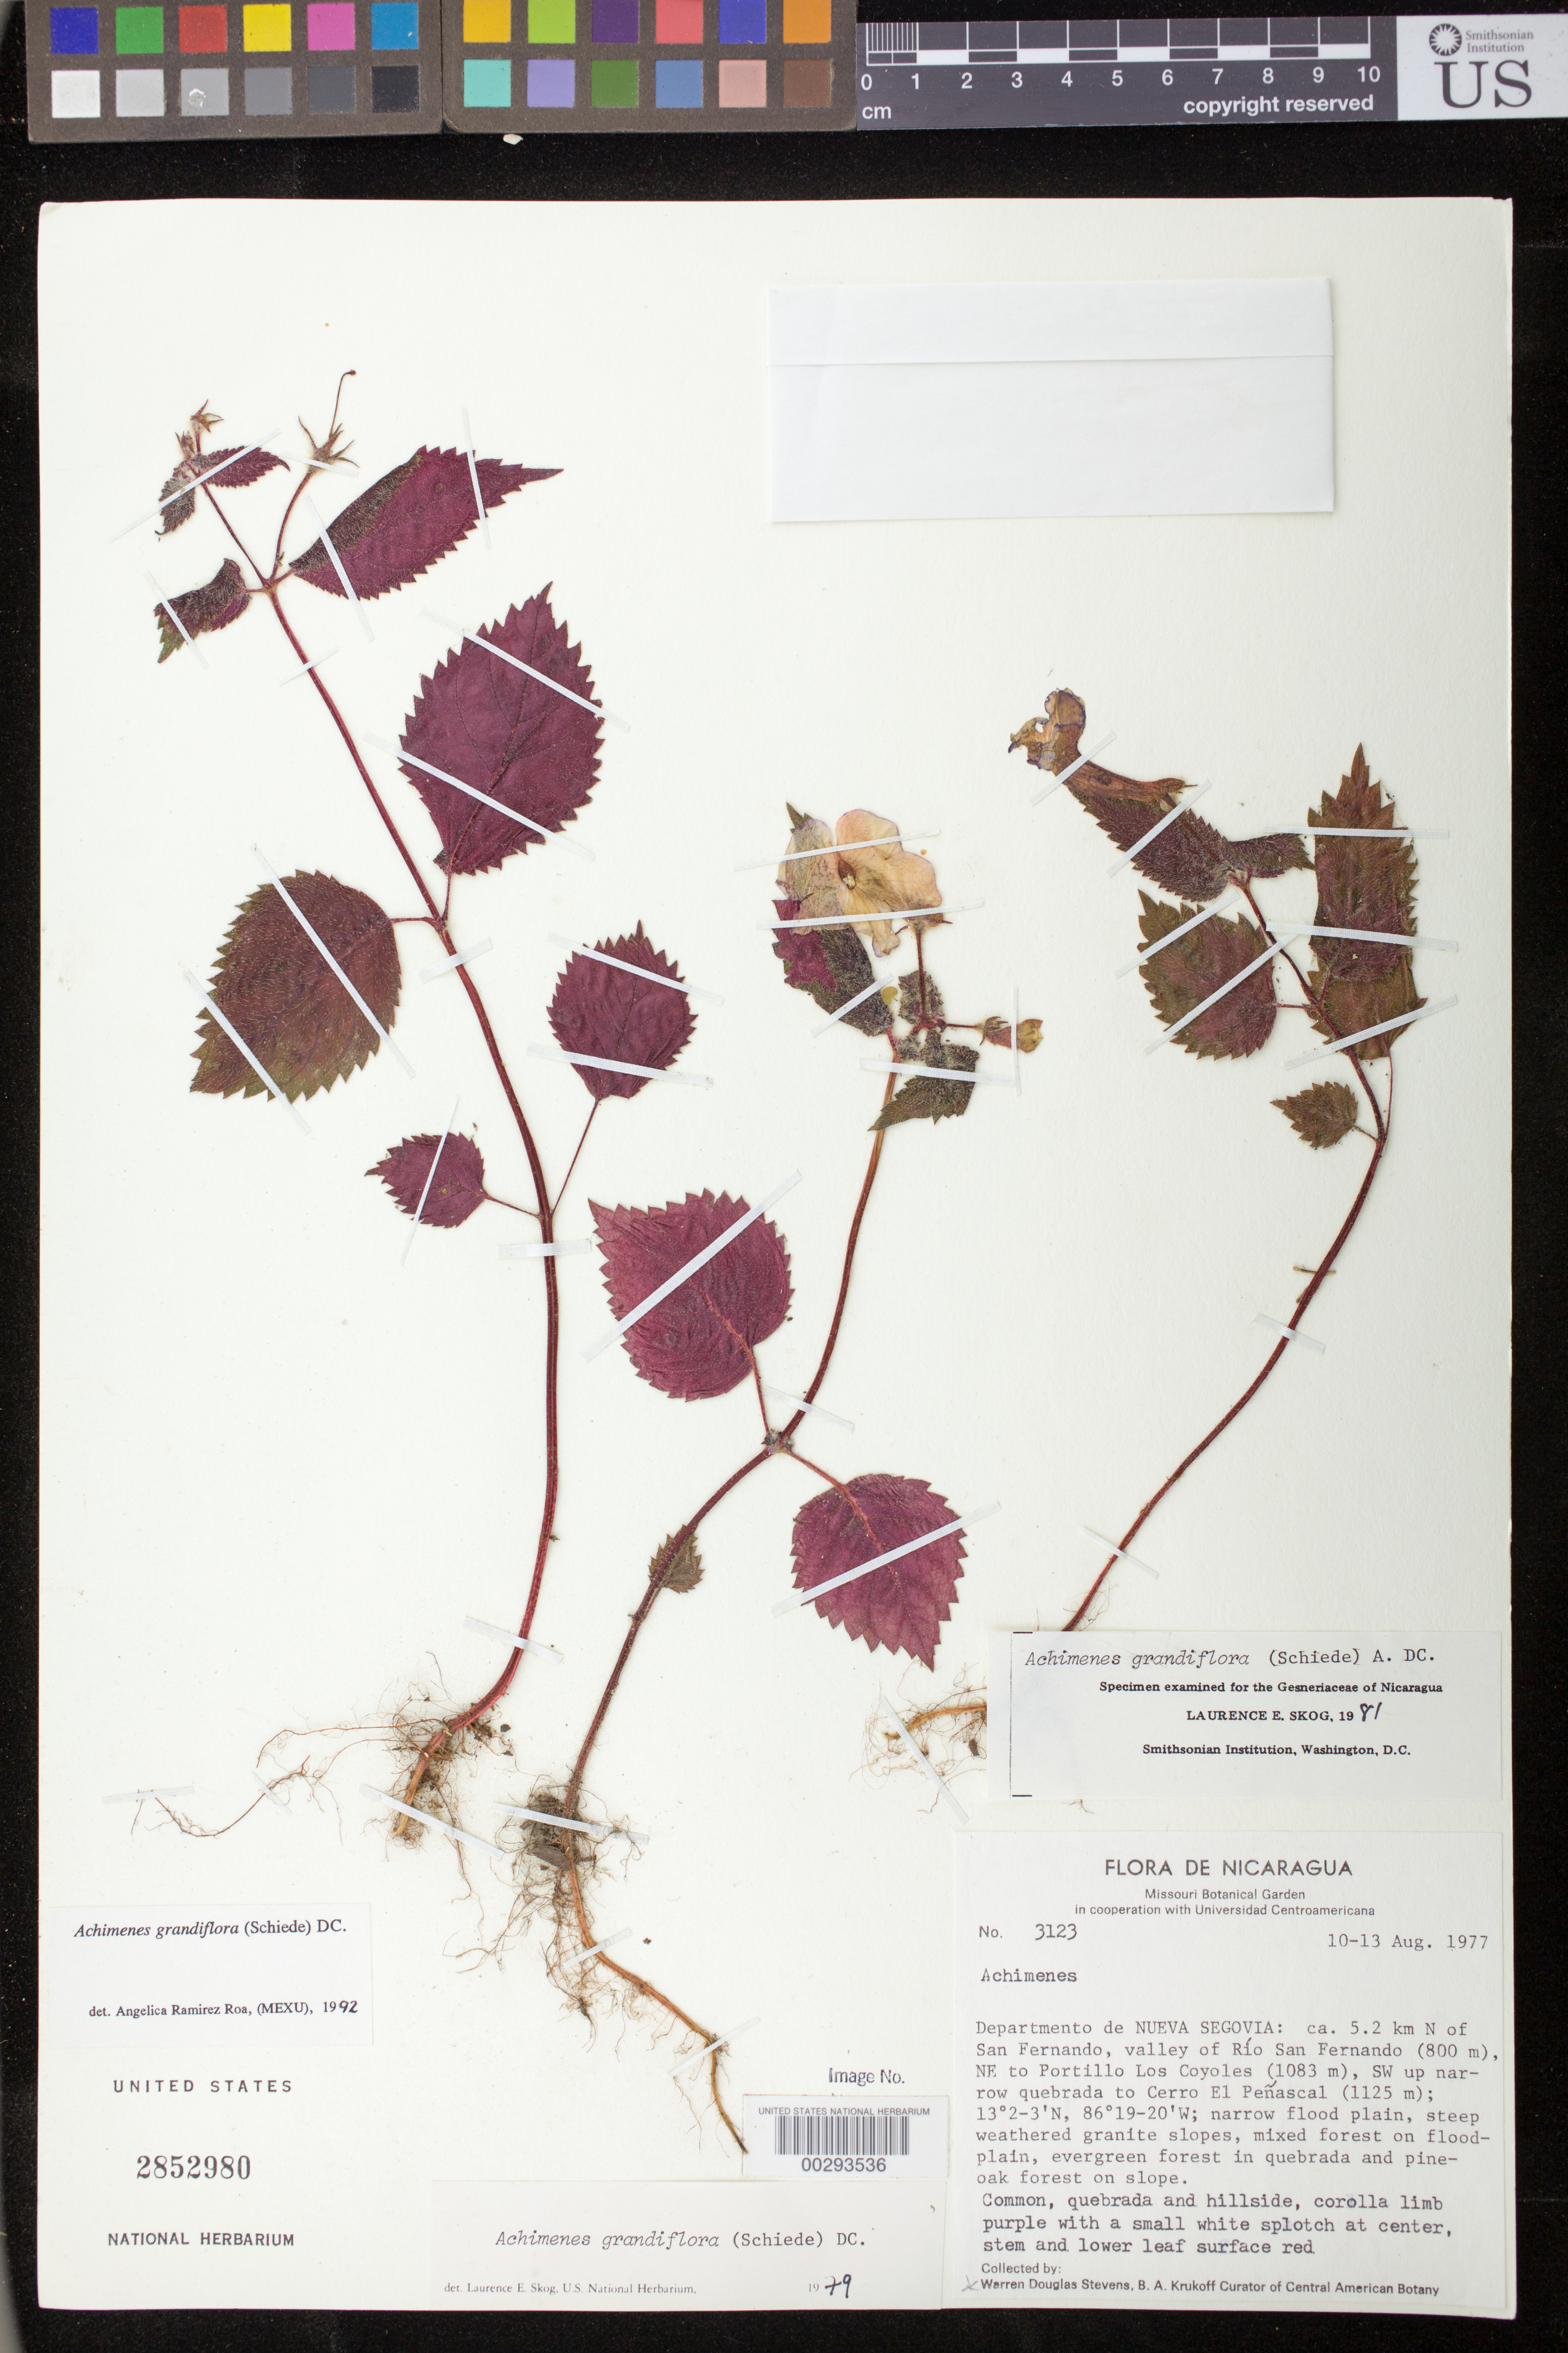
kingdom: Plantae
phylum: Tracheophyta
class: Magnoliopsida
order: Lamiales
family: Gesneriaceae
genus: Achimenes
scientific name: Achimenes grandiflora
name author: (Schiede) DC.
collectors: W. D. Stevens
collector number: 3123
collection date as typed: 10-13 Aug 1977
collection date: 1977-08-10/1977-08-13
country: Nicaragua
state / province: Nueva Segovia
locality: Ca 5.2 km N of San Fernando, valley of Rio San Fernando, NE to Portillo los Coyoles, SW up narrow quebrada to Cerro El Penascal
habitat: Quebrada and hillside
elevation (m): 800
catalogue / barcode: US 2852980